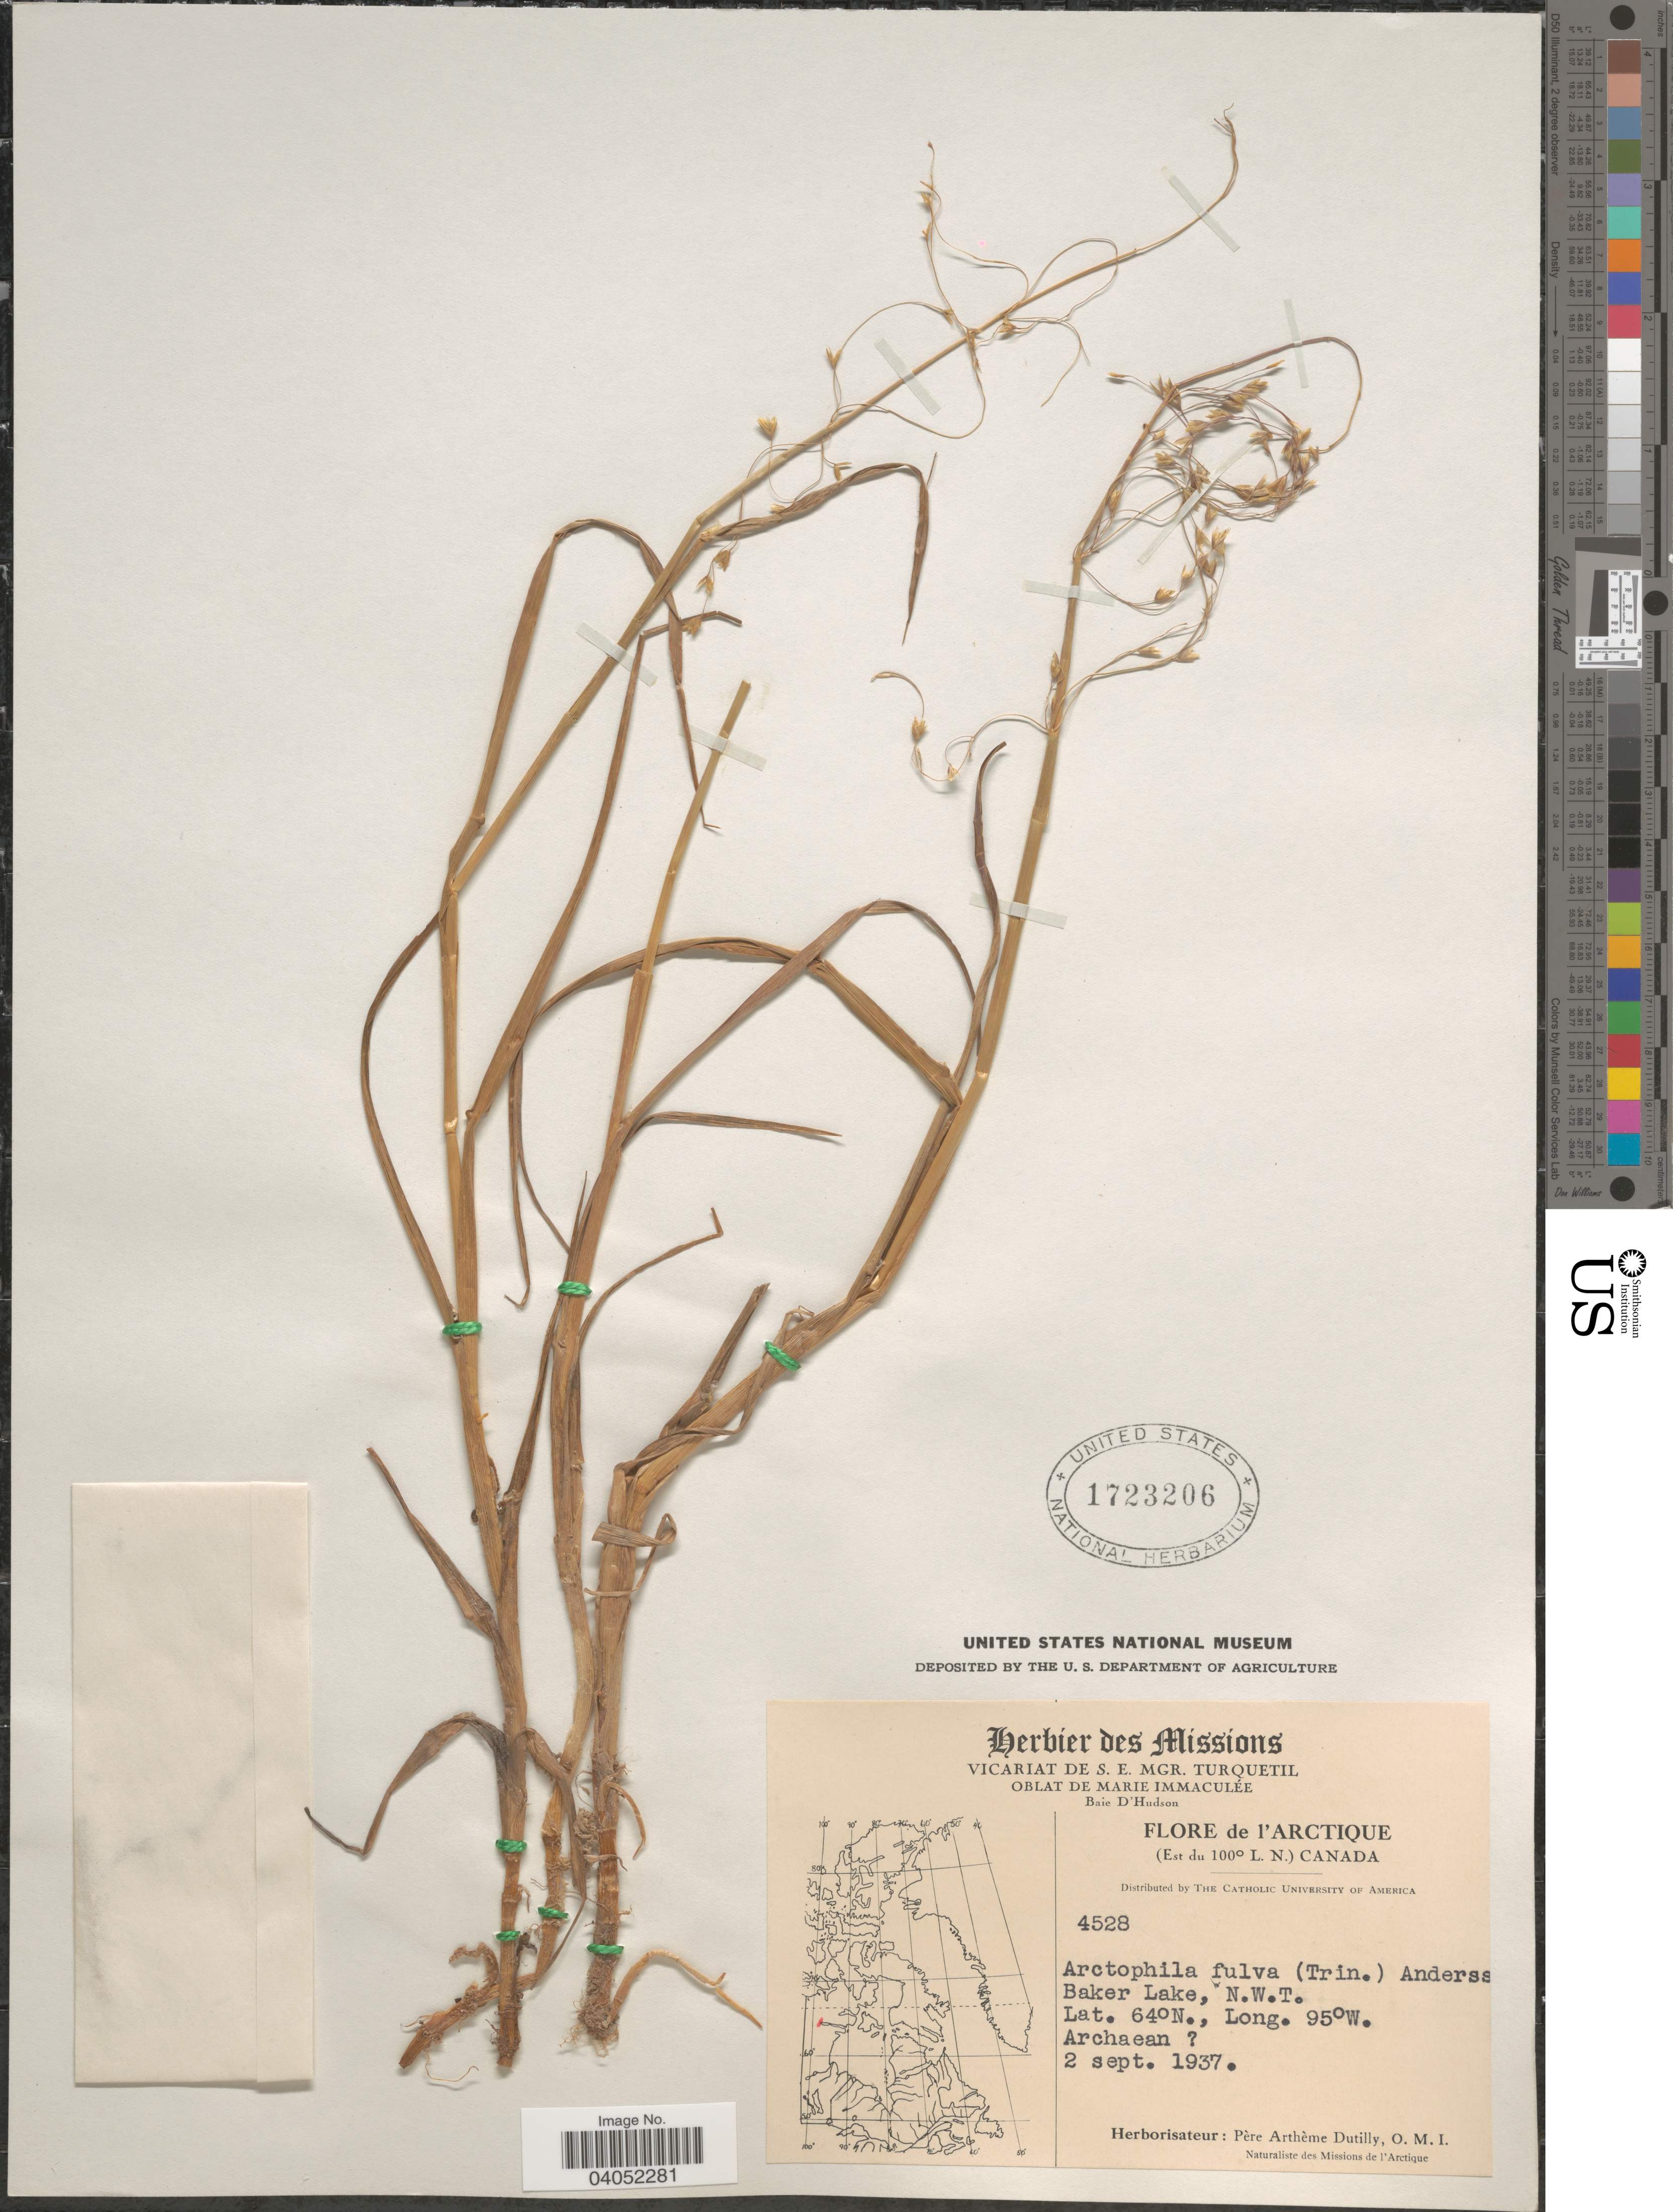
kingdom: Plantae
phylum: Tracheophyta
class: Liliopsida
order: Poales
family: Poaceae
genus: Arctophila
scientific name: Arctophila fulva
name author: (Trin.) Andersson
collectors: P. Dutilly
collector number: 4528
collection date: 1937-09-02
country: Canada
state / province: Northwest Territories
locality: L'Arctique (Est du 100° L. N.). Baker Lake.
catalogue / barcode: US 1723206